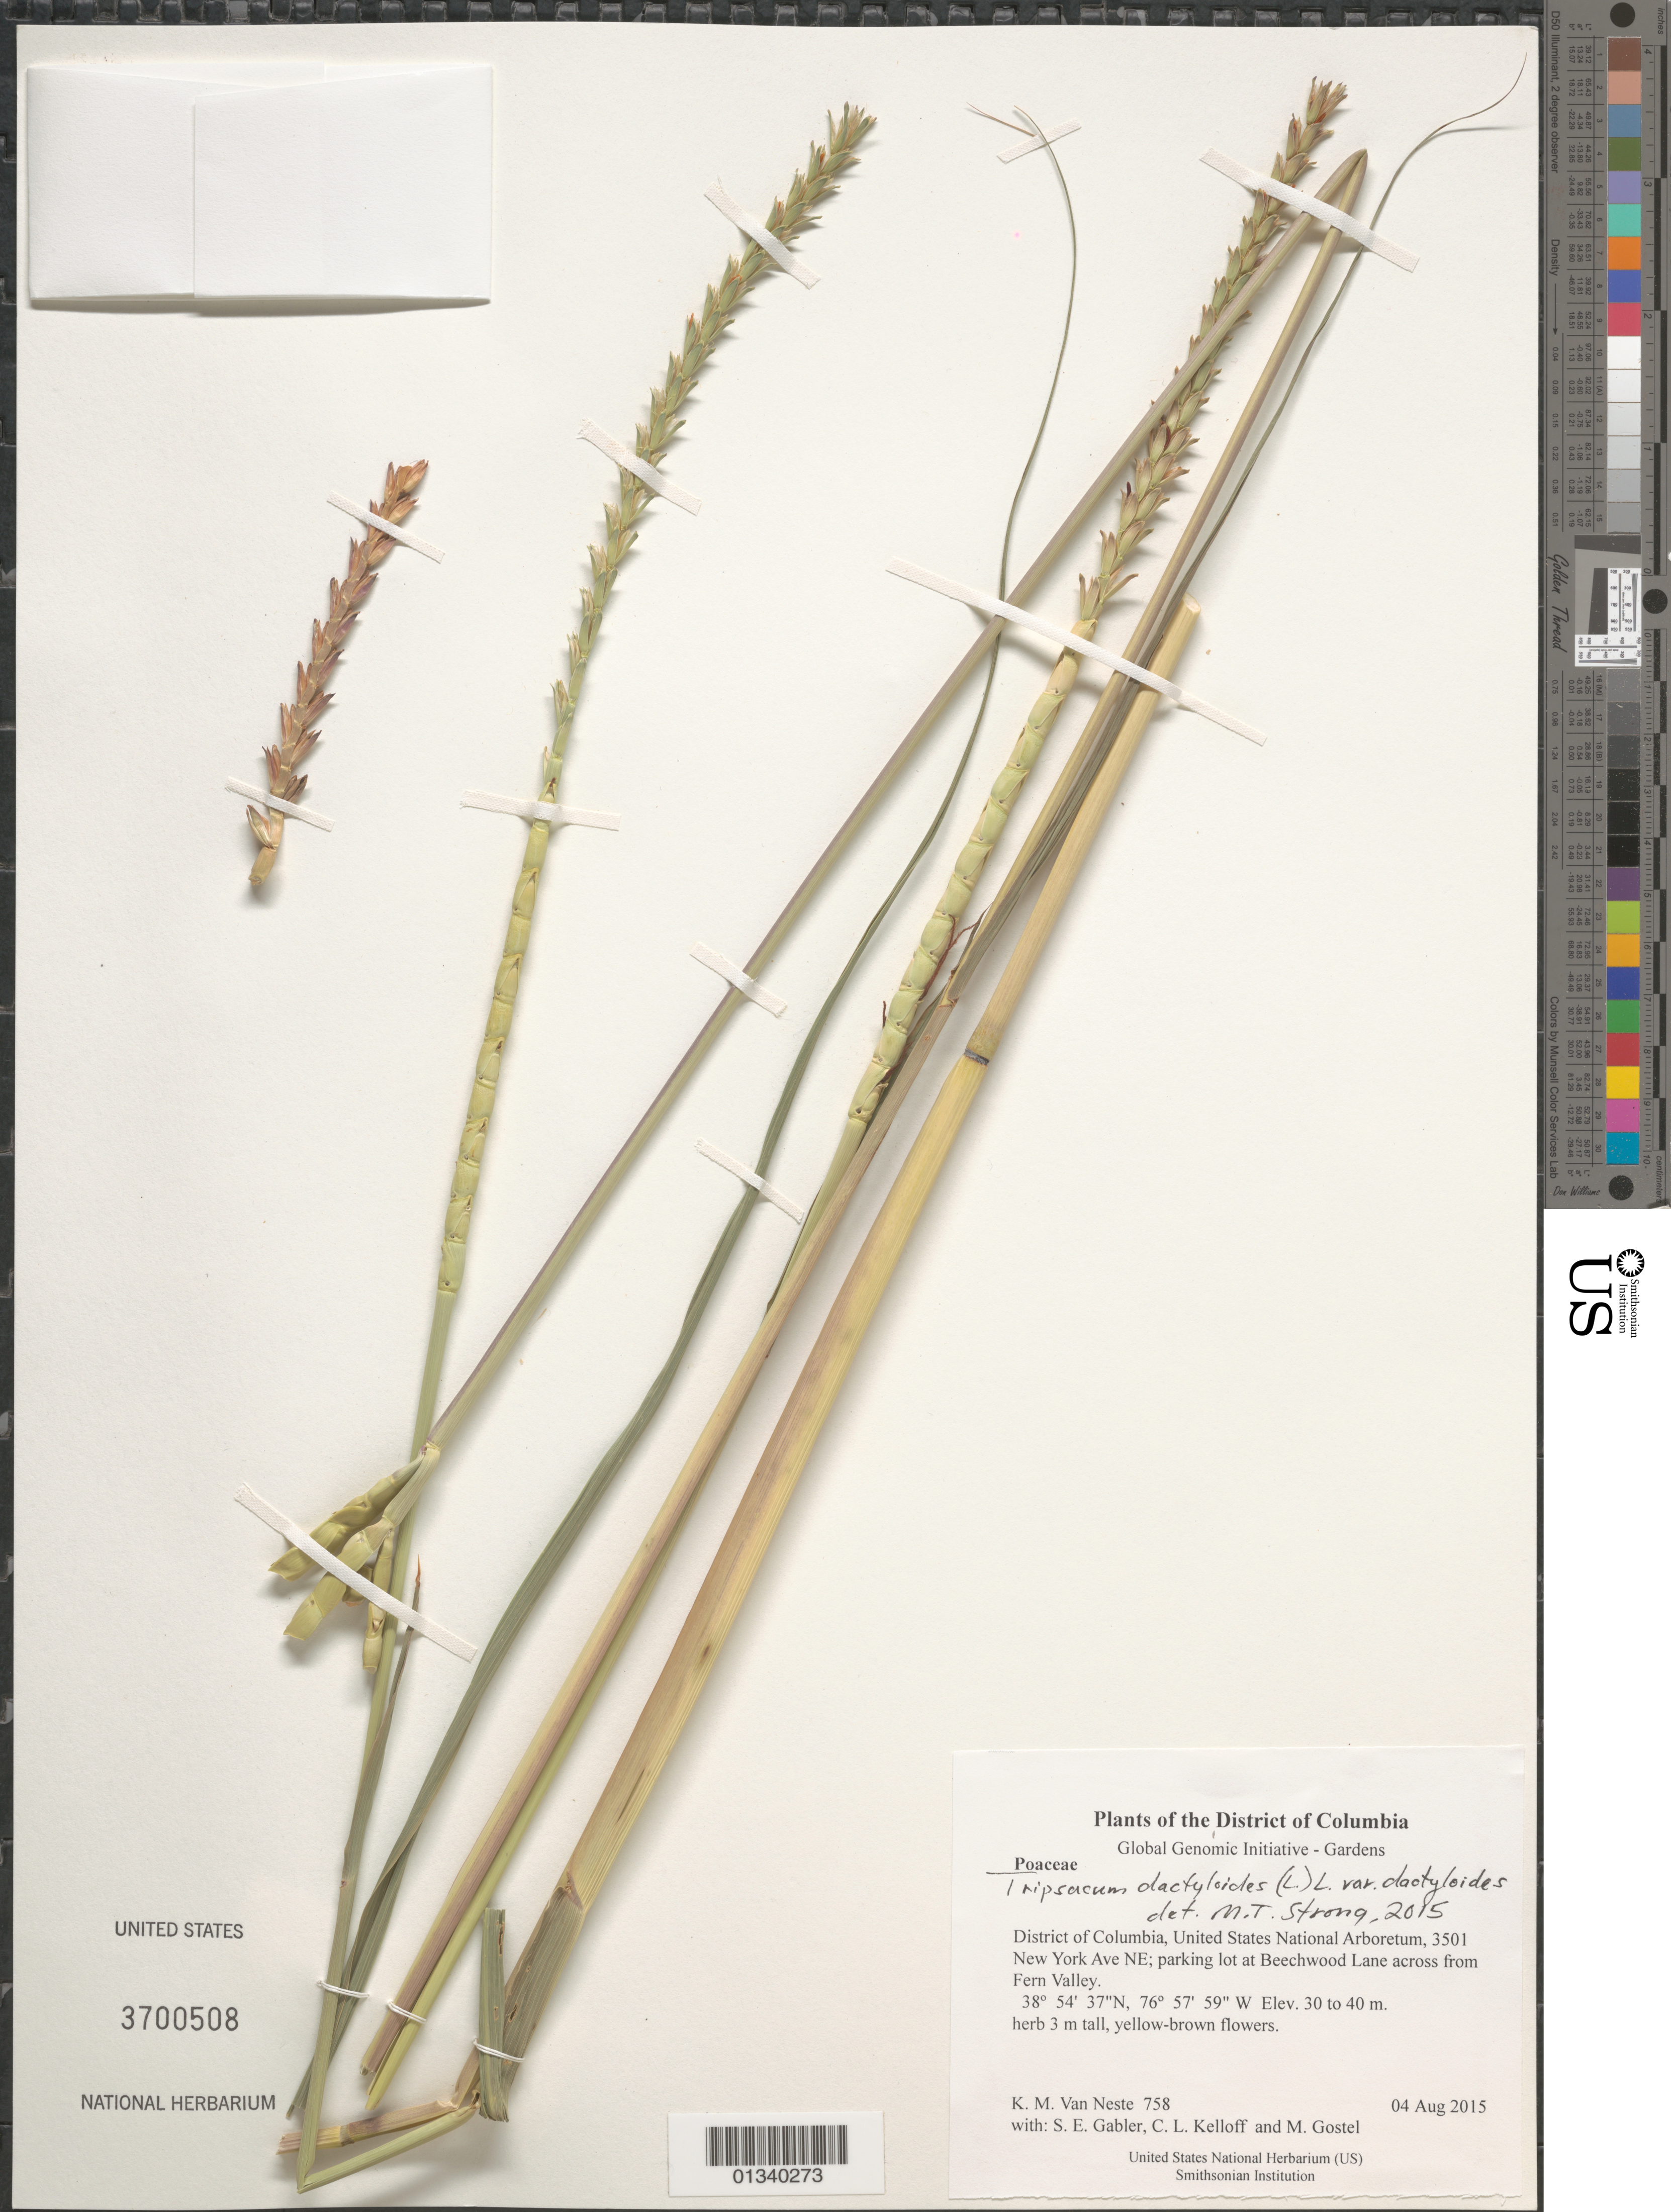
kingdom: Plantae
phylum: Tracheophyta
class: Liliopsida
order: Poales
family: Poaceae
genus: Tripsacum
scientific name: Tripsacum dactyloides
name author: (L.) L.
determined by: Strong, M. T., (US), Smithsonian Institution - National Museum of Natural History (UNITED STATES)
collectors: K. M. Van Neste, S. E. Gabler, C. L. Kelloff & M. R. Gostel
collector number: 758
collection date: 2015-08-04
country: United States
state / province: District of Columbia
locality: United States National Arboretum, 3501 New York Ave NE; parking lot at Beechwood Lane across from Fern Valley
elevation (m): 30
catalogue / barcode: US 3700508